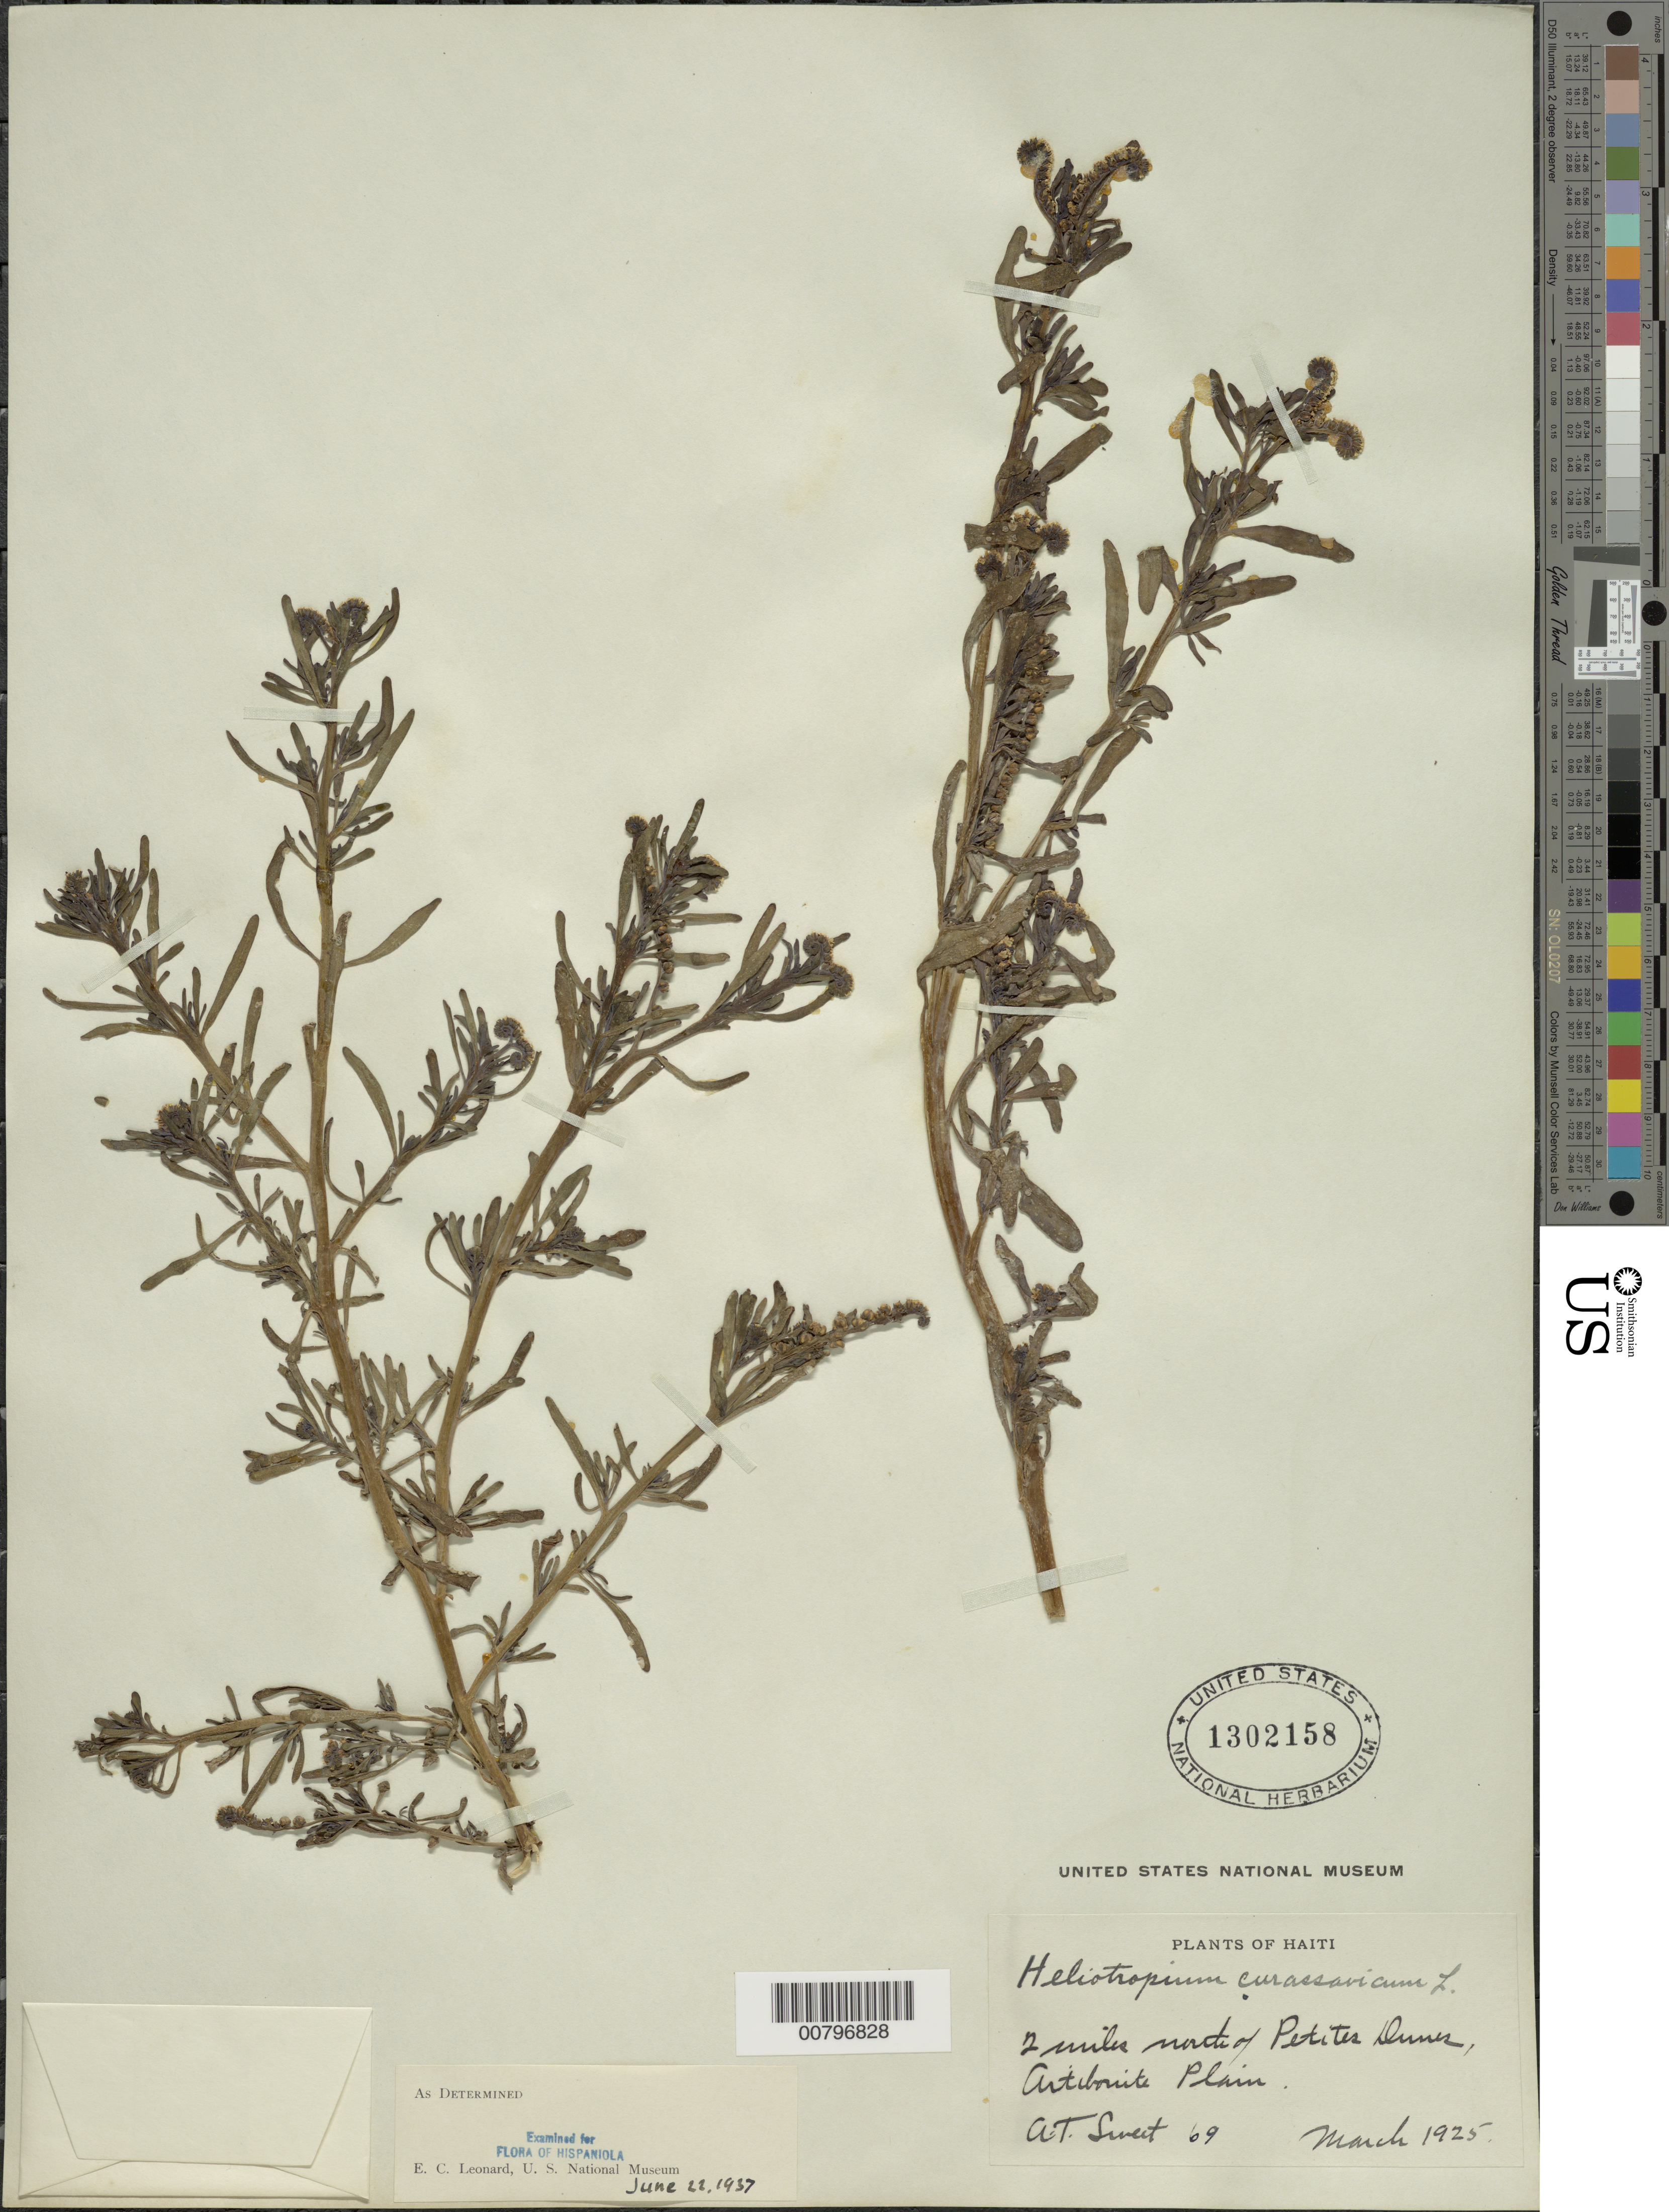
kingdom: Plantae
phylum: Tracheophyta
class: Magnoliopsida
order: Boraginales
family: Heliotropiaceae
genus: Heliotropium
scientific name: Heliotropium curassavicum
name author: L.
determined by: Leonard, Emery C., (US)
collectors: A. Sirert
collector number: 69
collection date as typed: Mar 1925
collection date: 1925-03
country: Haiti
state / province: Artibonite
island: Hispaniola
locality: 2 miles N of Petites Dunes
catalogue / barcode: US 1302158